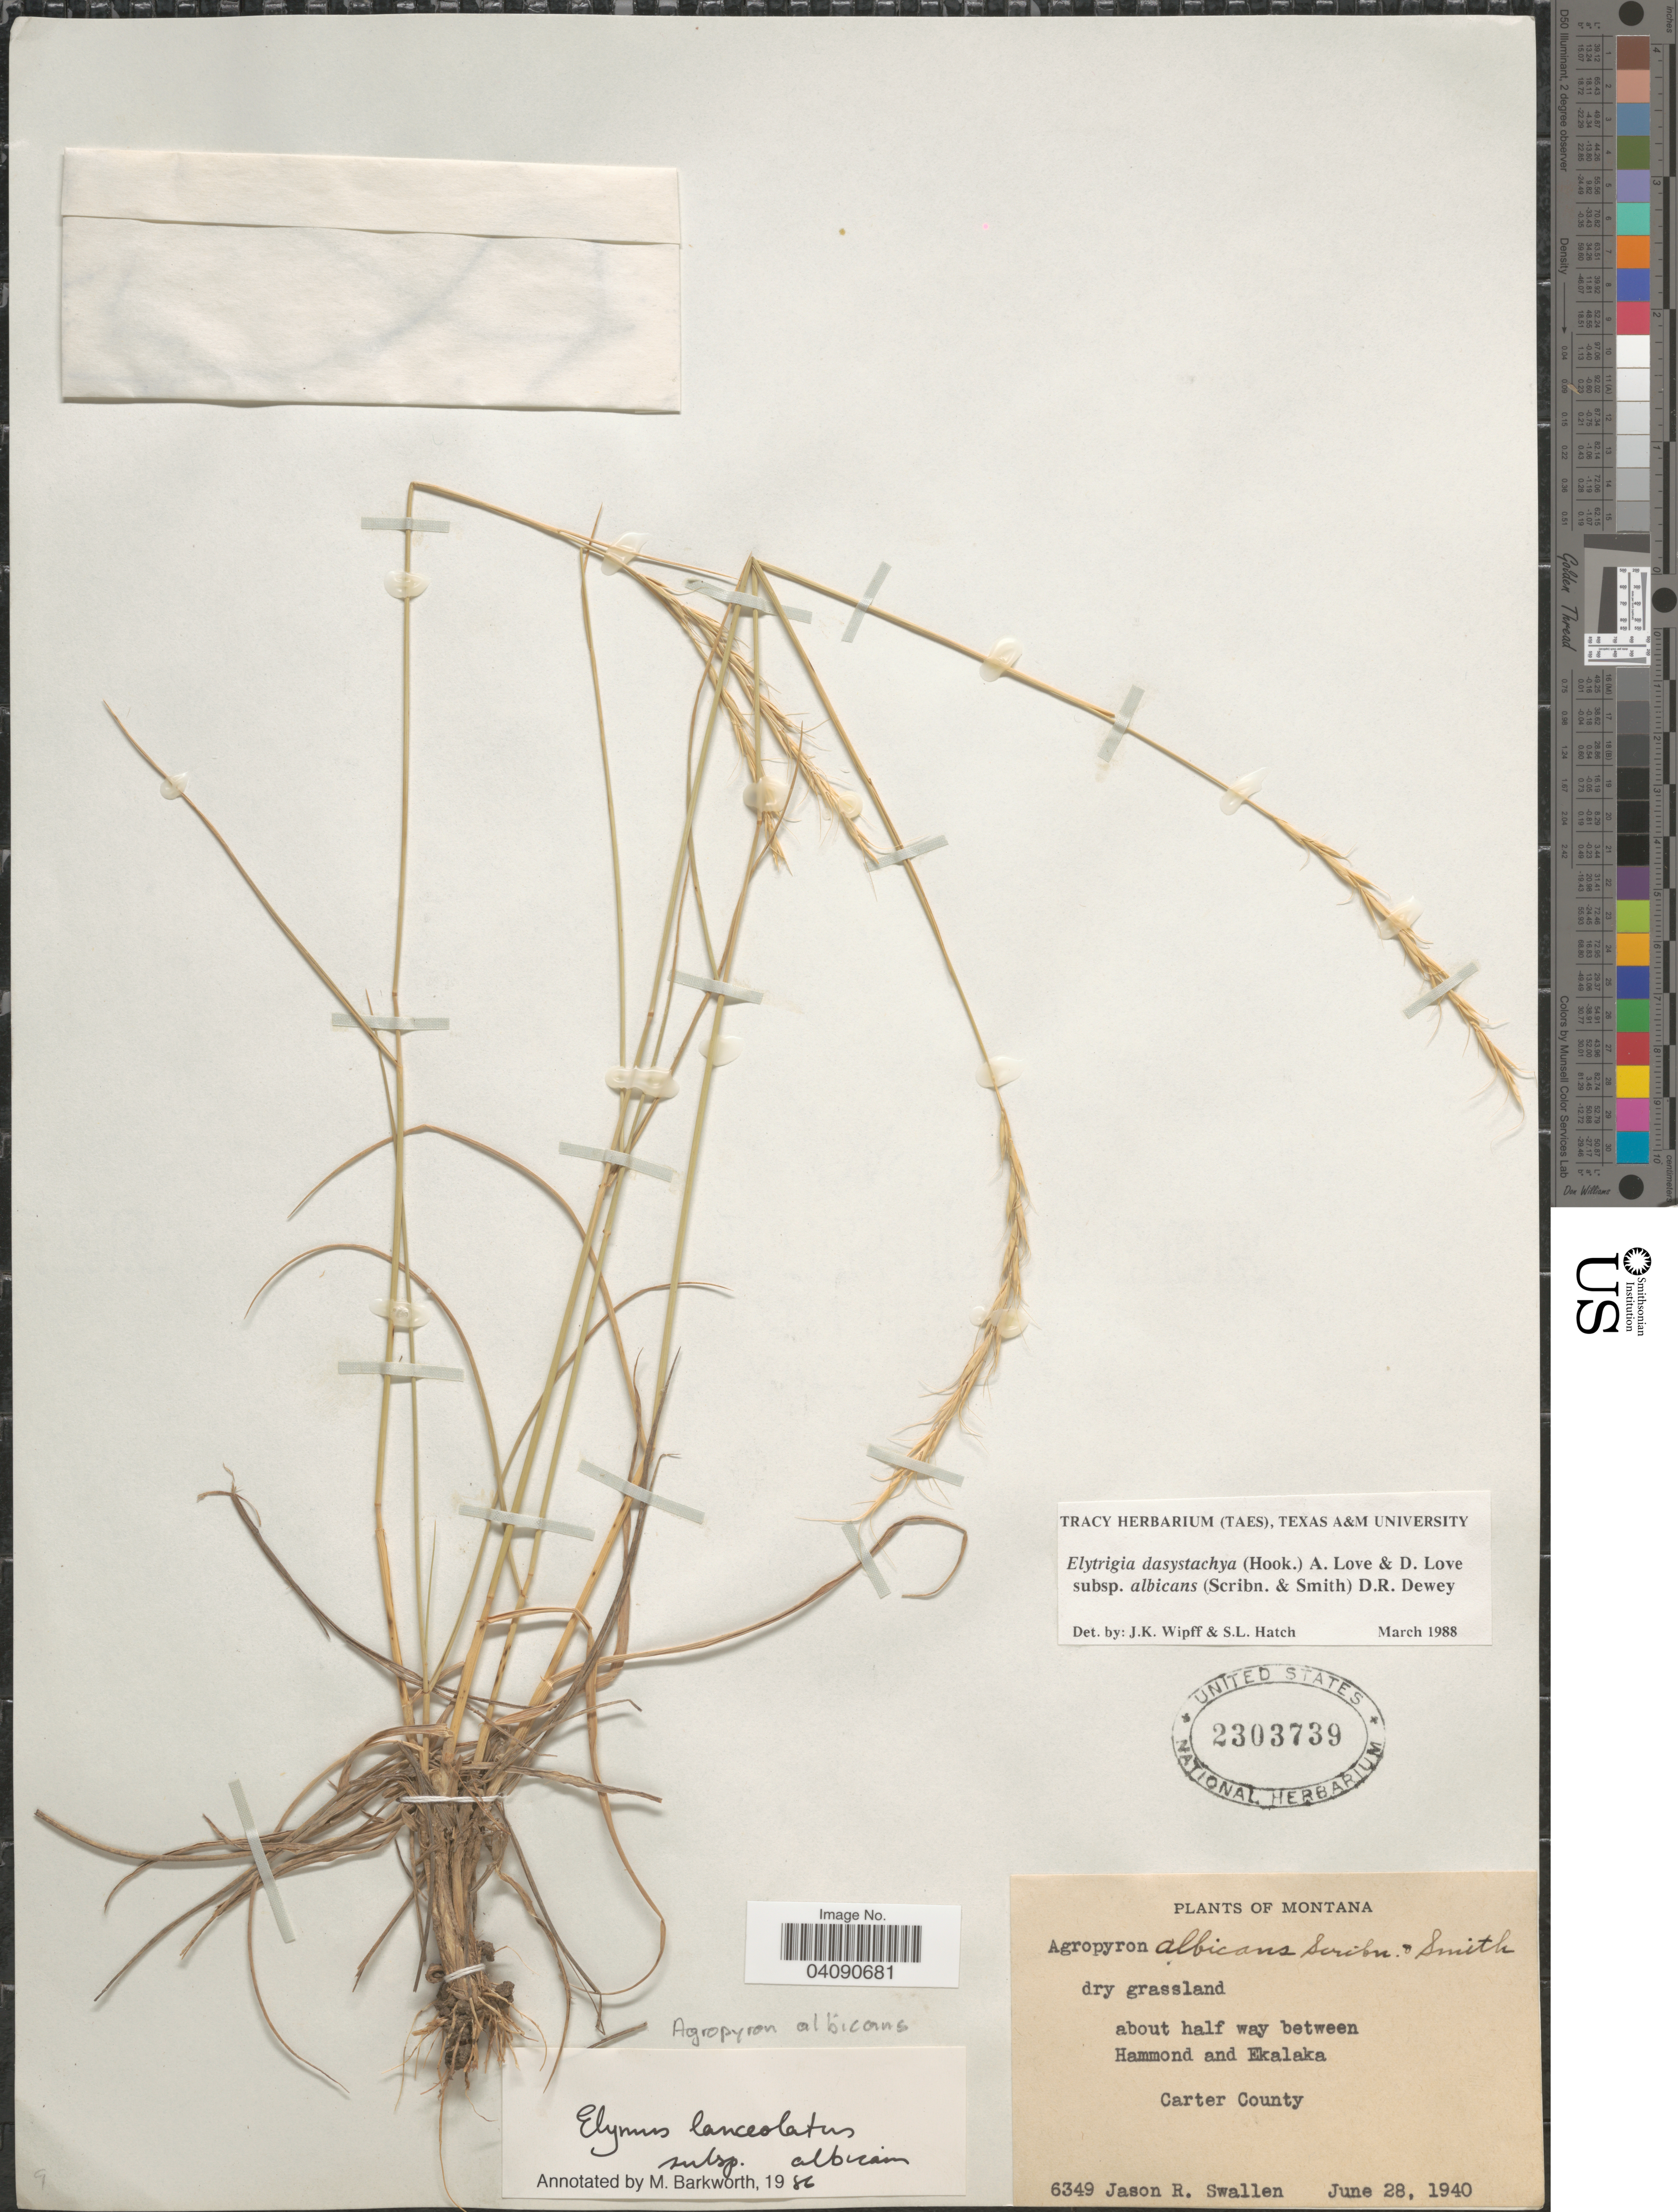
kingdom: Plantae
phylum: Tracheophyta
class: Liliopsida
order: Poales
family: Poaceae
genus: Elymus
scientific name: Elymus albicans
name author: (Scribn. & J.G. Sm.) Á. Löve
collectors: J. R. Swallen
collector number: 6349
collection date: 1940-06-28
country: United States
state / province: Montana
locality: About half way between Hammond and Ekalaka. Carter County.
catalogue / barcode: US 2303739